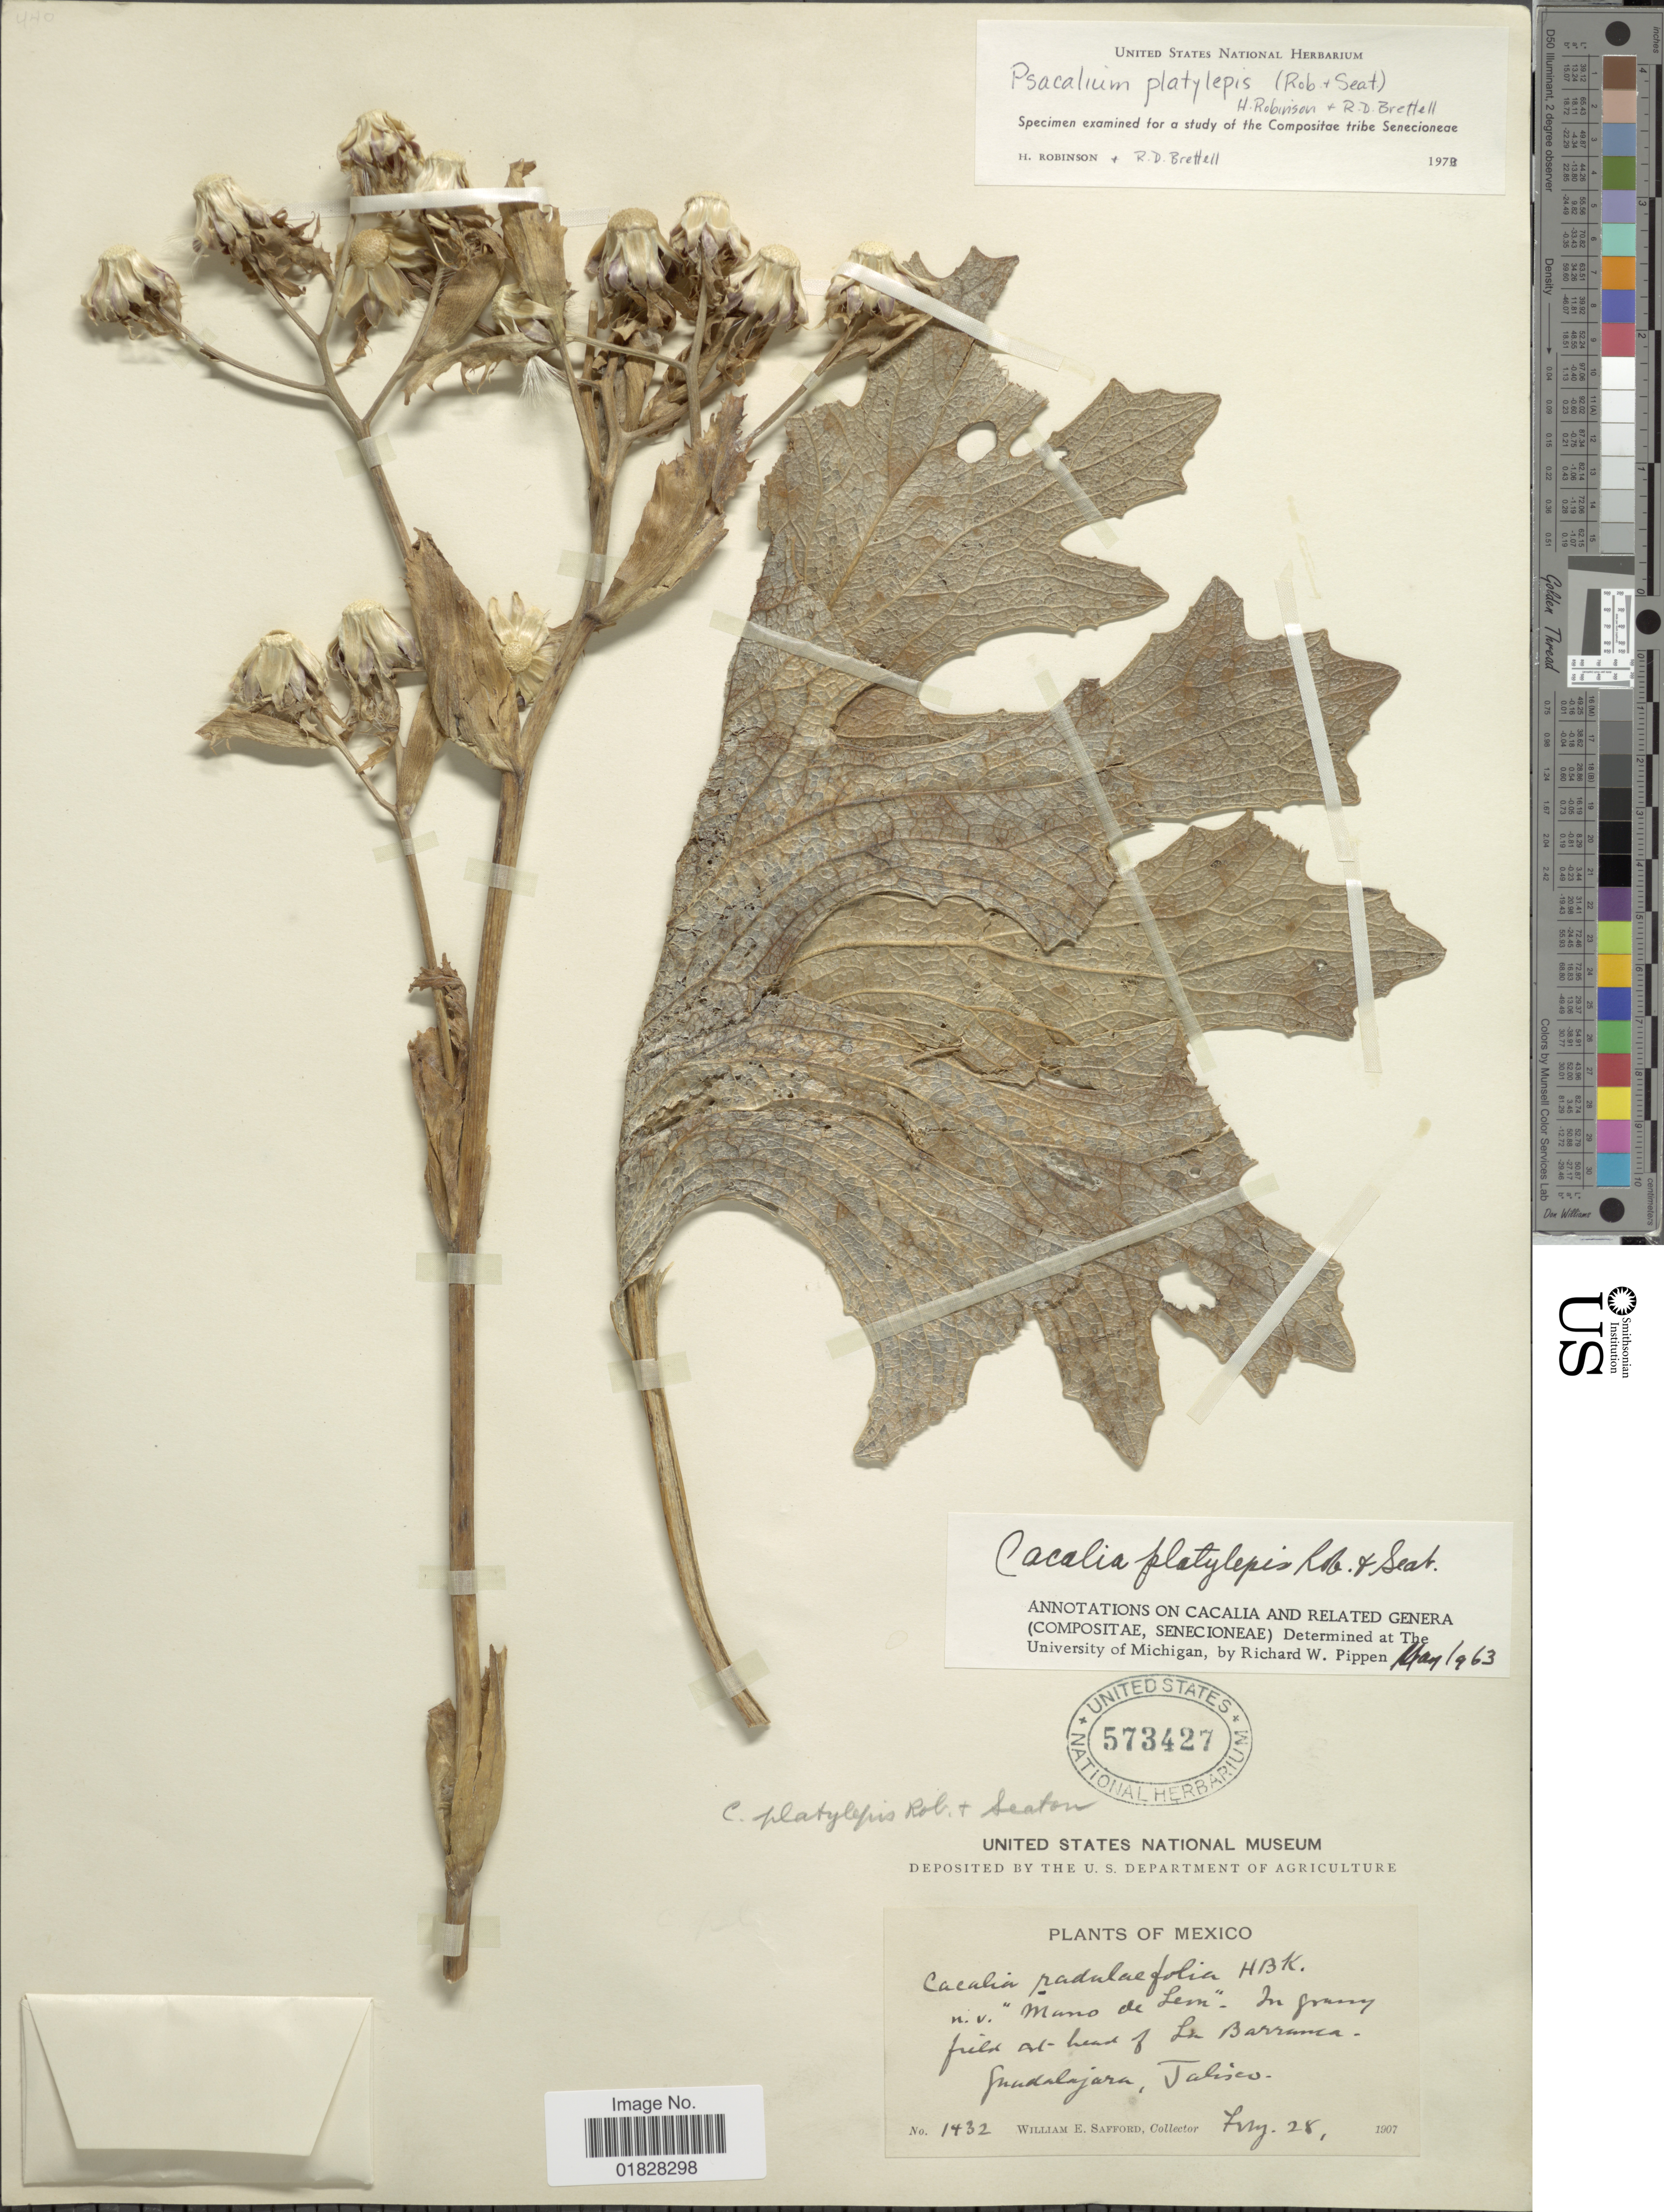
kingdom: Plantae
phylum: Tracheophyta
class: Magnoliopsida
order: Asterales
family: Asteraceae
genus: Psacalium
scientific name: Psacalium platylepis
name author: (B.L. Rob. & Seaton) H. Rob. & Brettell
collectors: W. E. Safford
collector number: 1432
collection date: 1907-02-28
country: Mexico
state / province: Jalisco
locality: Field at head of La Barranca - Guadalajara, Jalisco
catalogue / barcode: US 573427